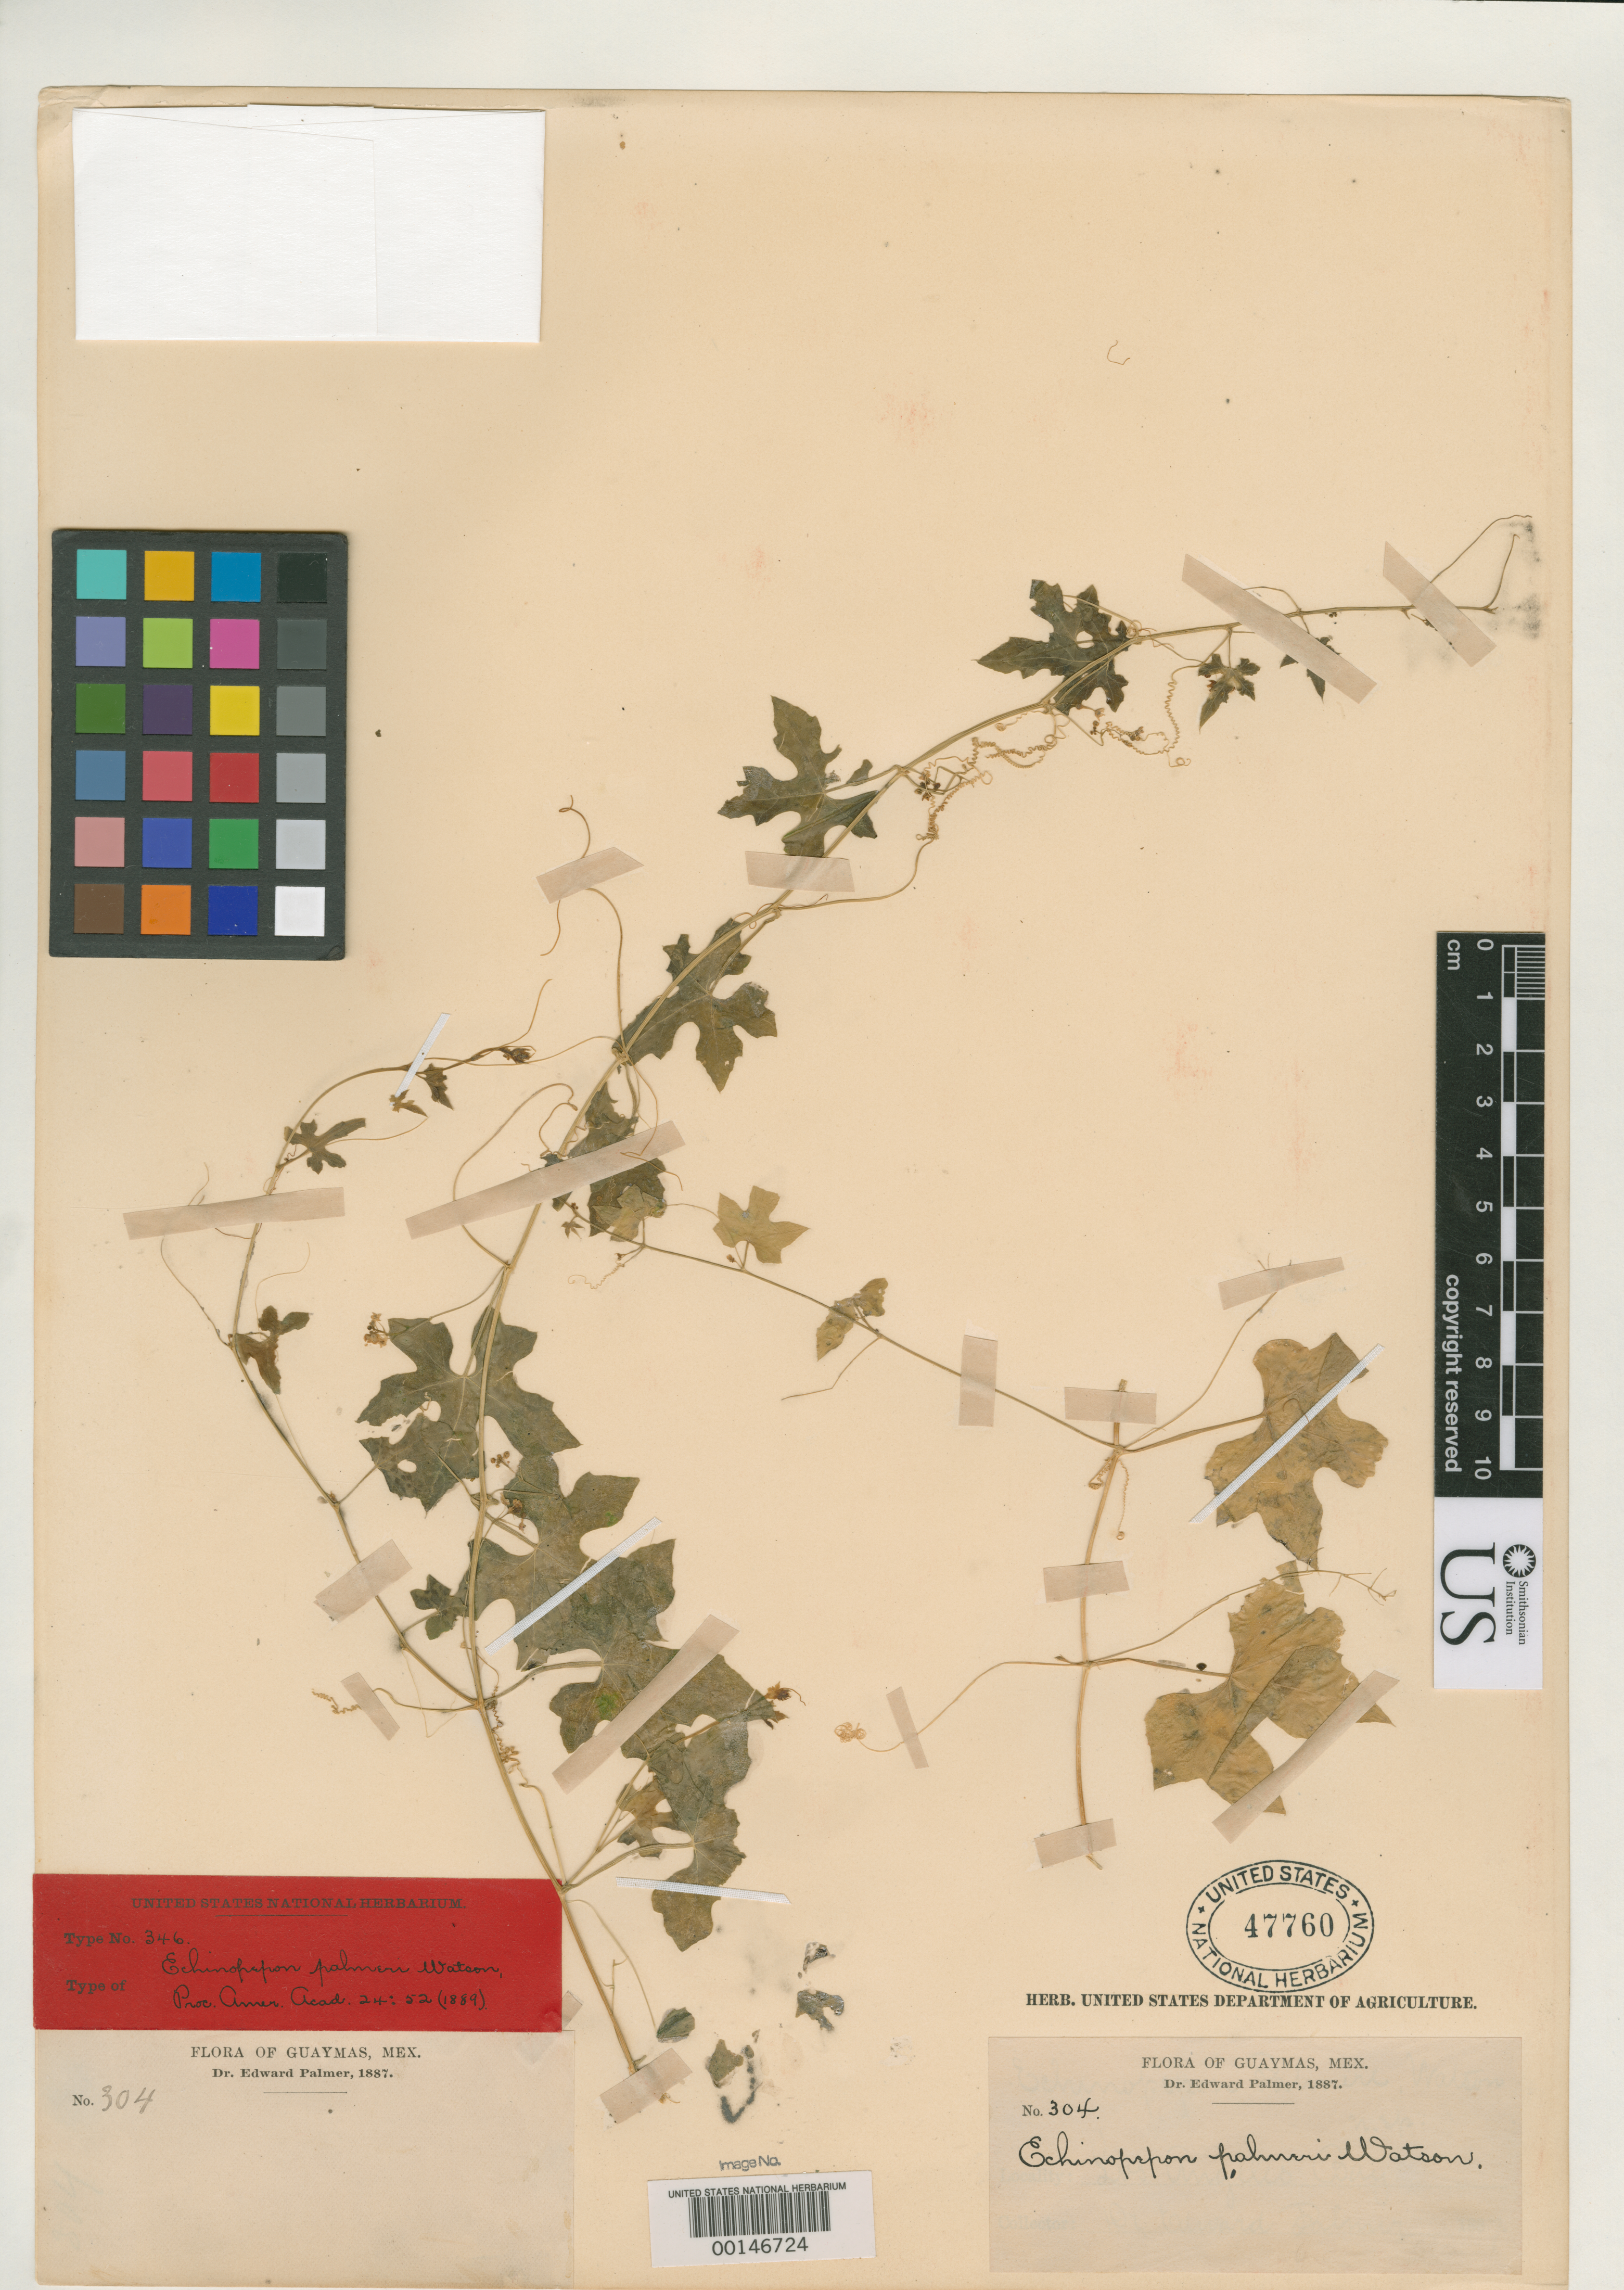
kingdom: Plantae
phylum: Tracheophyta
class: Magnoliopsida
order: Cucurbitales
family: Cucurbitaceae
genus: Echinopepon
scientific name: Echinopepon palmeri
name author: S. Watson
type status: Type Collection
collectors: E. Palmer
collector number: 304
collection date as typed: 1887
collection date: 1887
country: Mexico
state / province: Sonora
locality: Guaymas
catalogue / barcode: US 47760